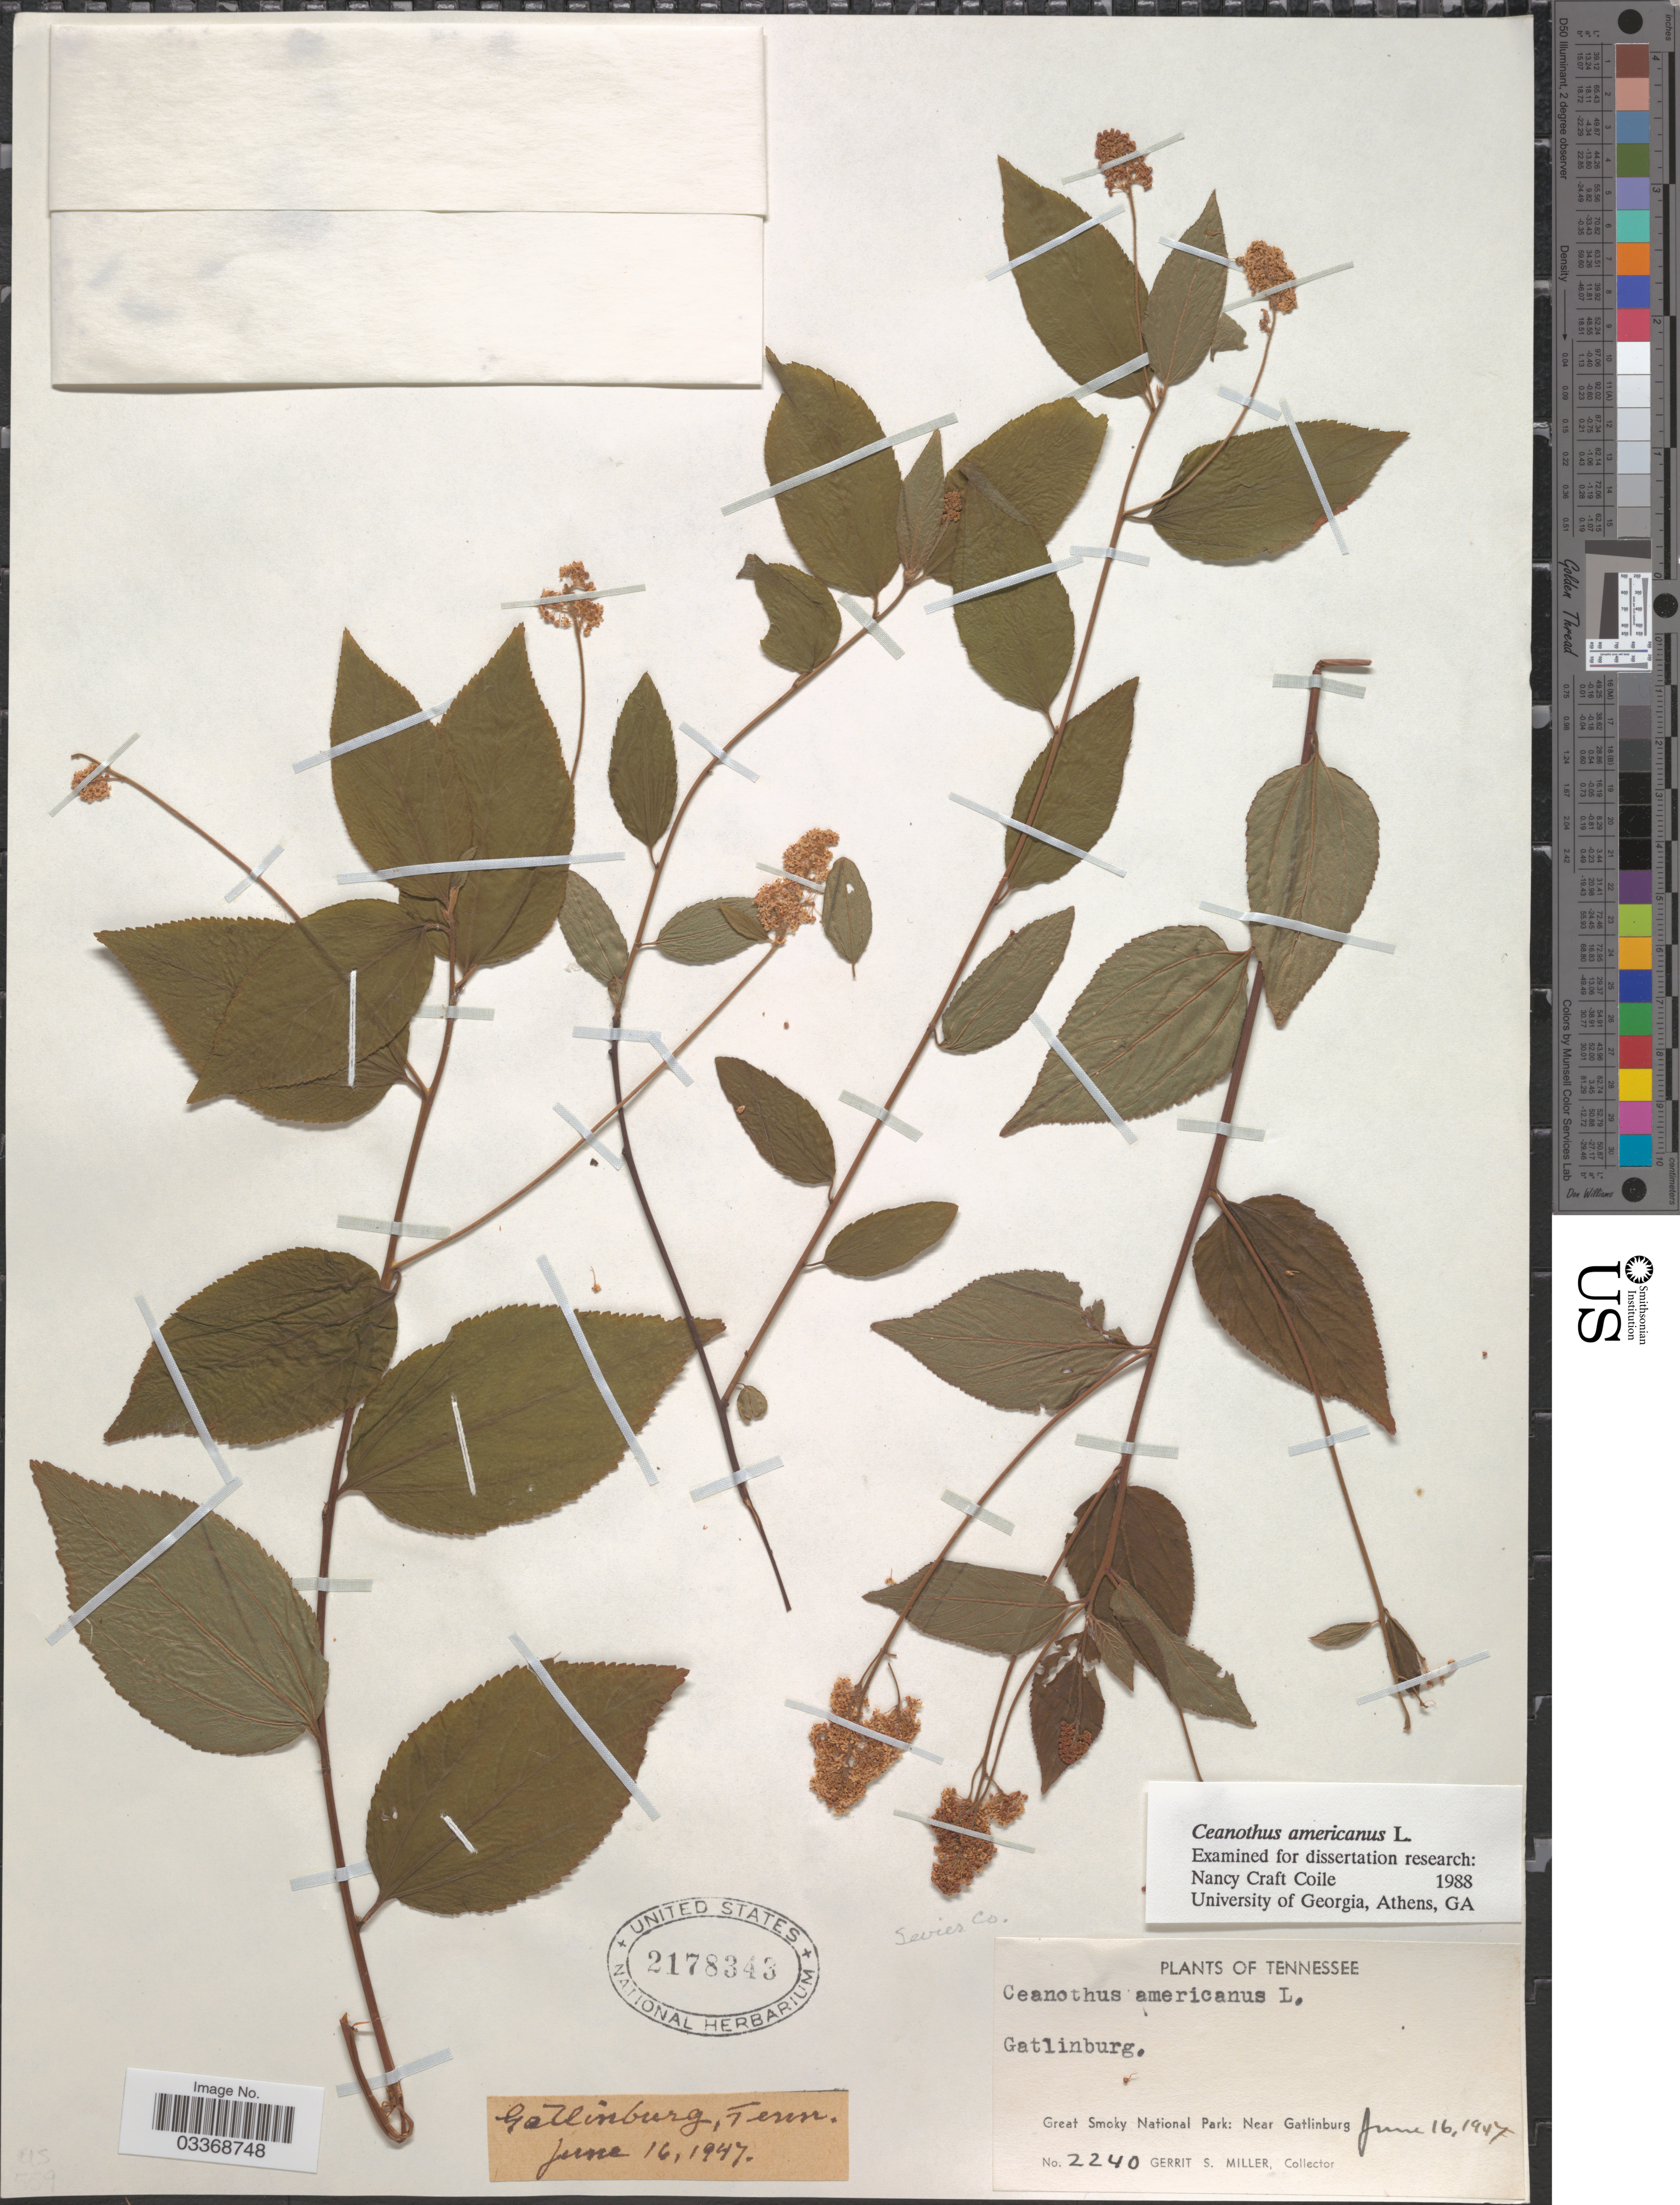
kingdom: Plantae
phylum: Tracheophyta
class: Magnoliopsida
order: Rosales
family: Rhamnaceae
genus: Ceanothus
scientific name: Ceanothus americanus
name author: L.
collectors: G. S. Miller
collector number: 2240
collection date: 1947-06-16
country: United States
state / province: Tennessee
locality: Sevier Co. Gatlinburg. Great Smoky National Park: Near Gatlinburg.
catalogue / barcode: US 2178343